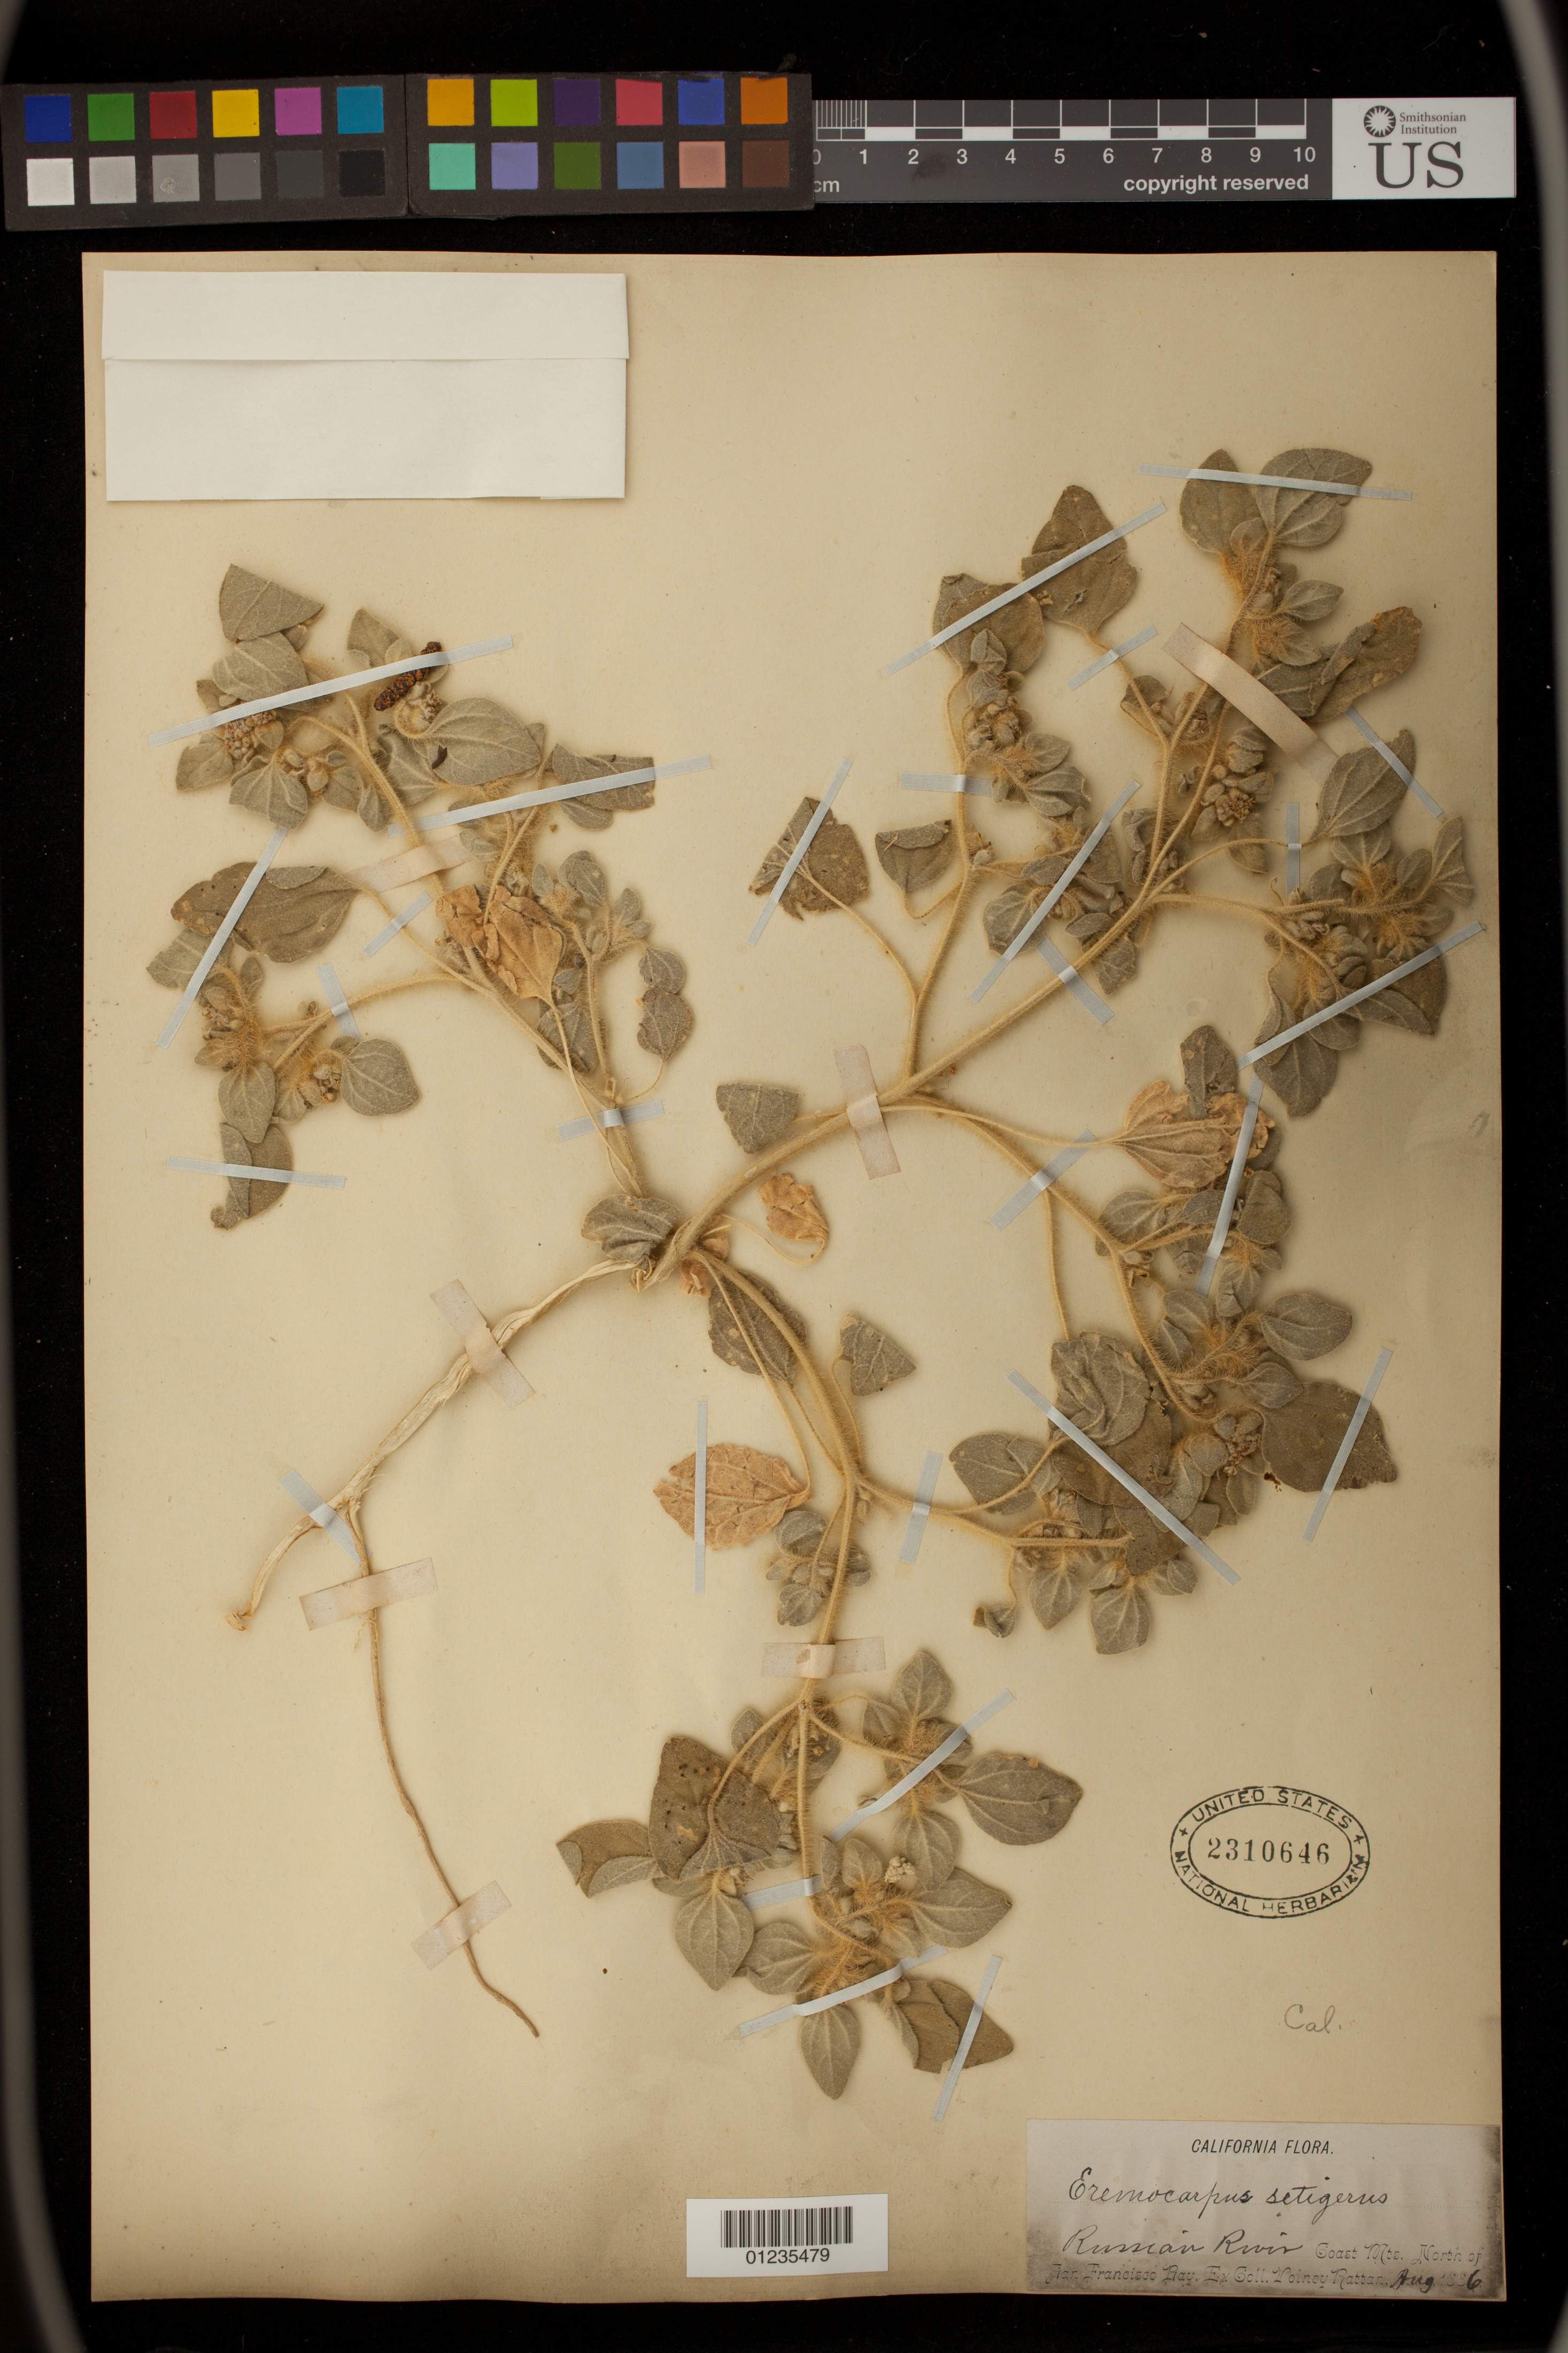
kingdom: Plantae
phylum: Tracheophyta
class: Magnoliopsida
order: Malpighiales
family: Euphorbiaceae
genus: Eremocarpus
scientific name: Eremocarpus setigerus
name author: (Hook.) Benth.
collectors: V. Rattan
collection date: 1886-08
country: United States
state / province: California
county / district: San Francisco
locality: Coast Mts. North of San Francisco Bay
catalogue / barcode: US 2310646